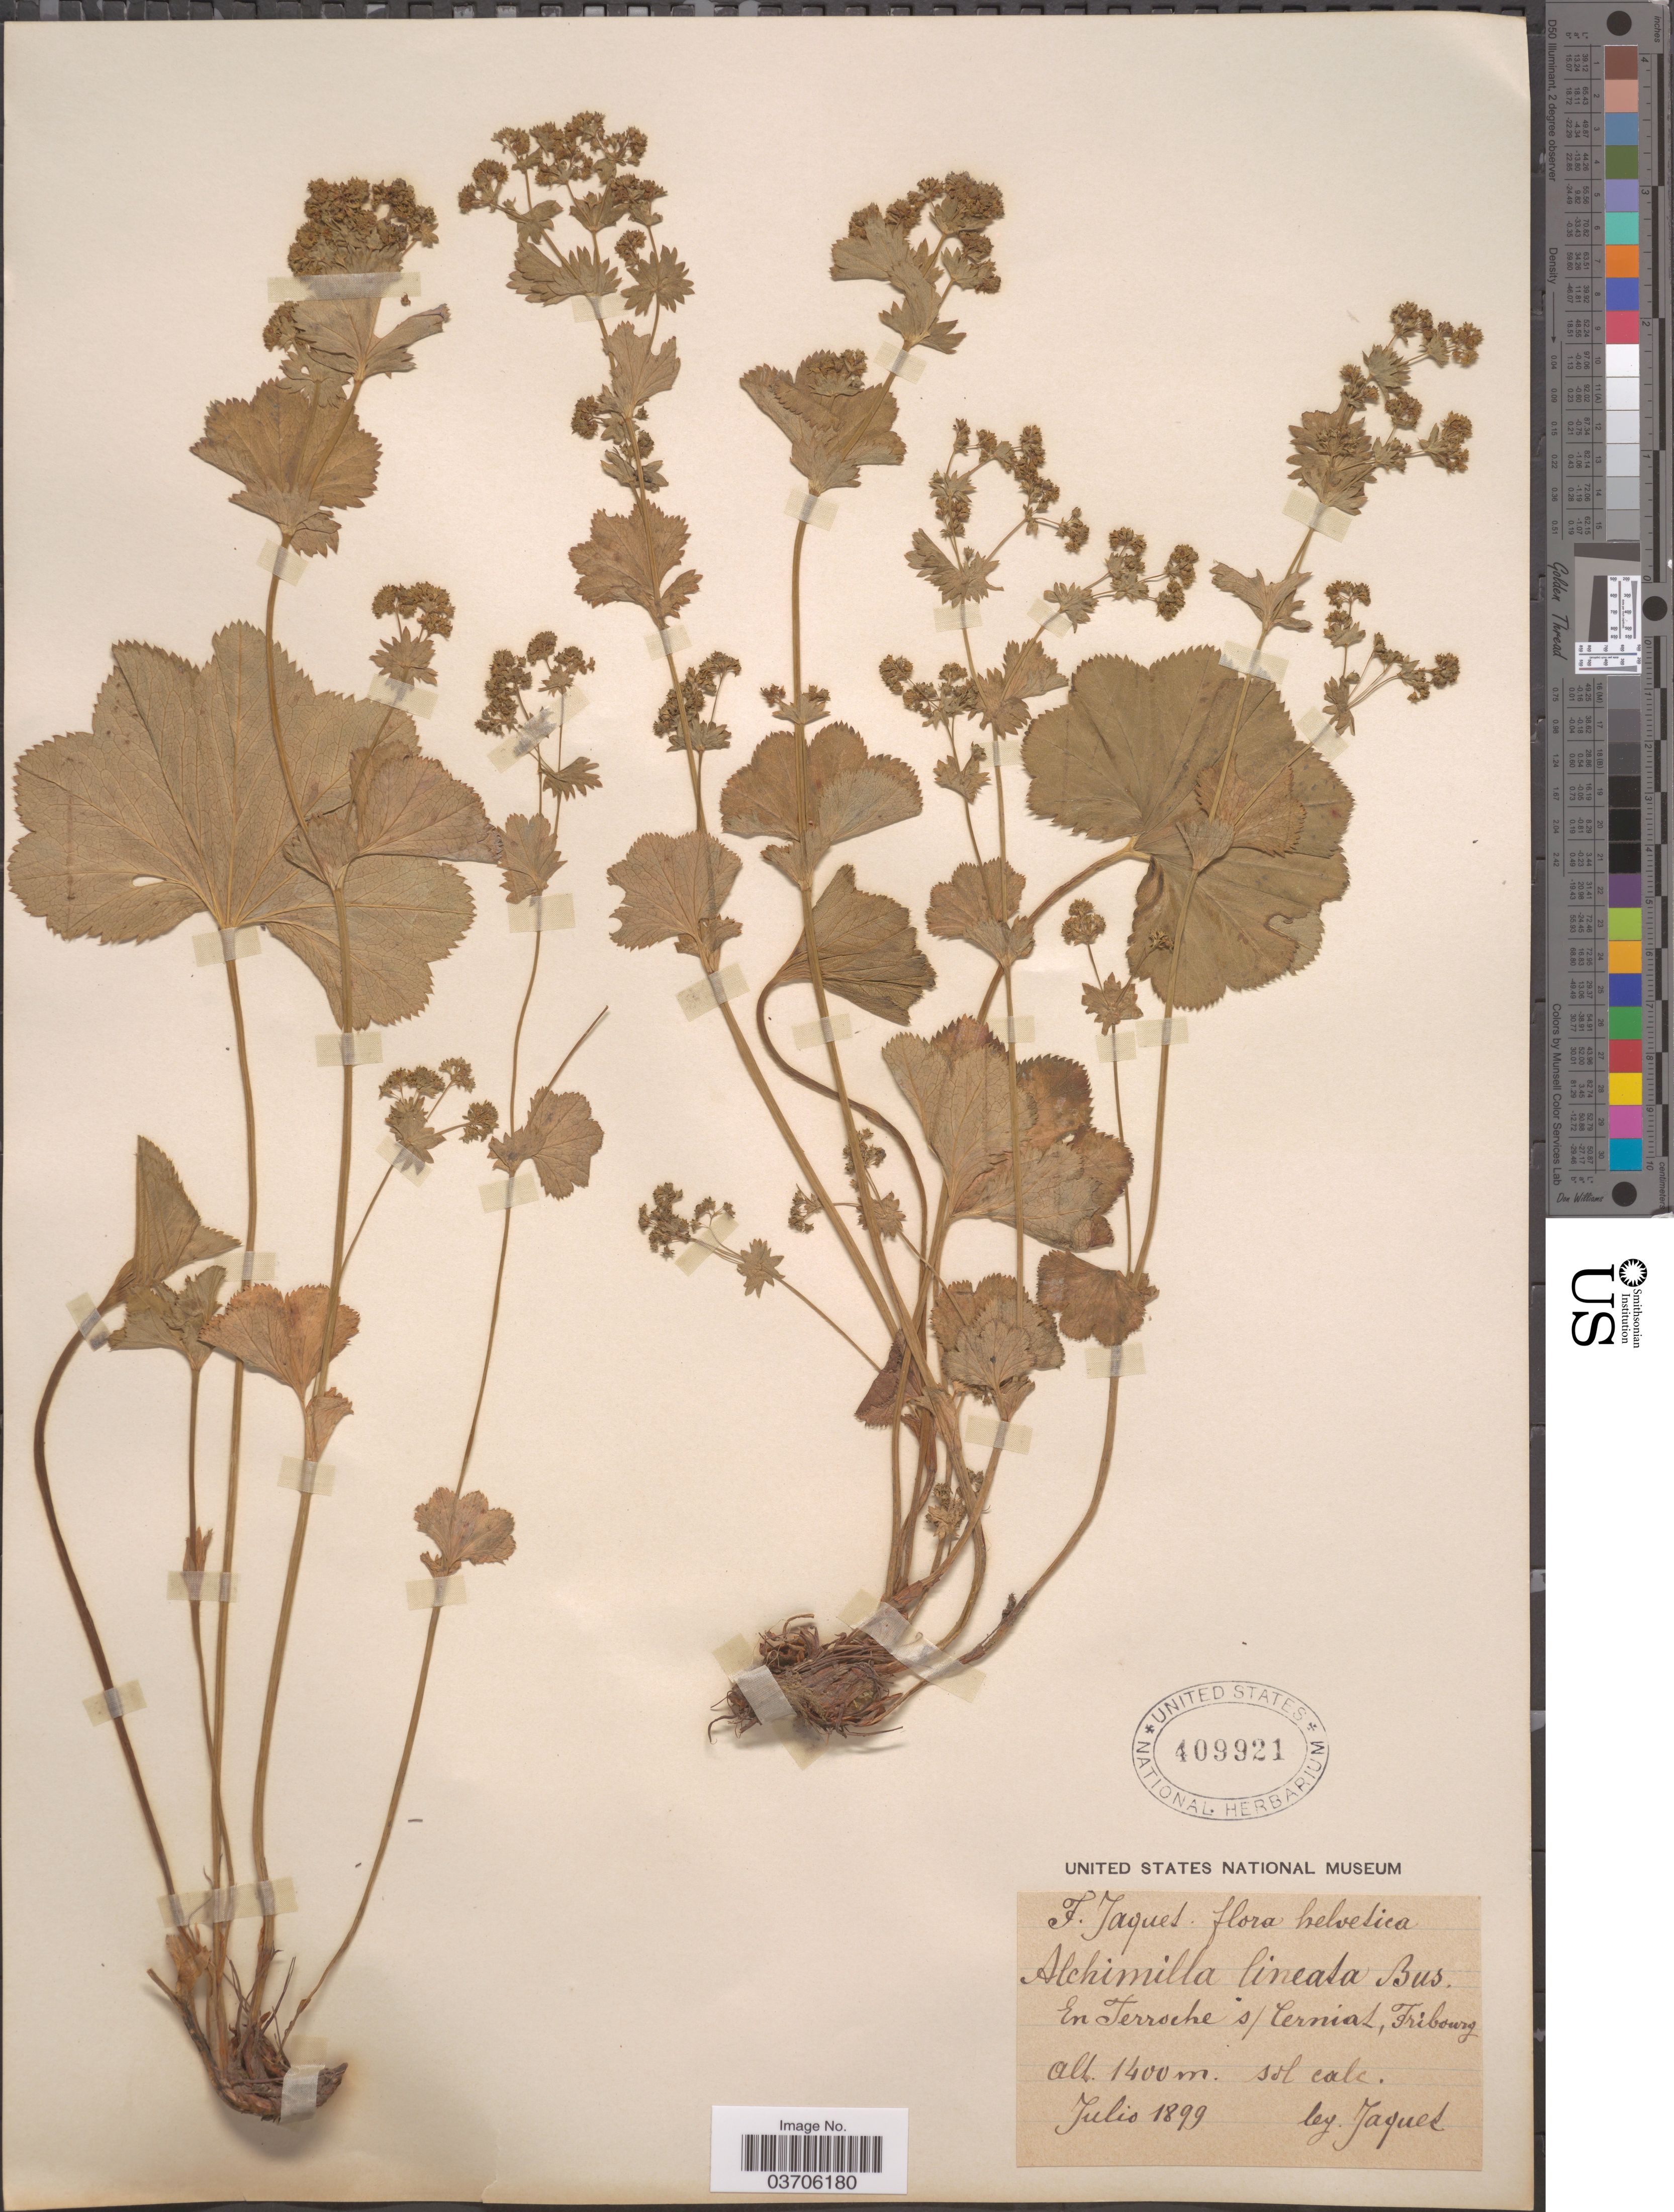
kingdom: Plantae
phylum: Tracheophyta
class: Magnoliopsida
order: Rosales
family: Rosaceae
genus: Alchemilla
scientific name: Alchemilla lineata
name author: Buser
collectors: F. Jaquet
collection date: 1899-07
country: Switzerland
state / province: Fribourg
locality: Helvetica. En Terroche s/ Cerniat.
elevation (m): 1400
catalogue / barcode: US 409921